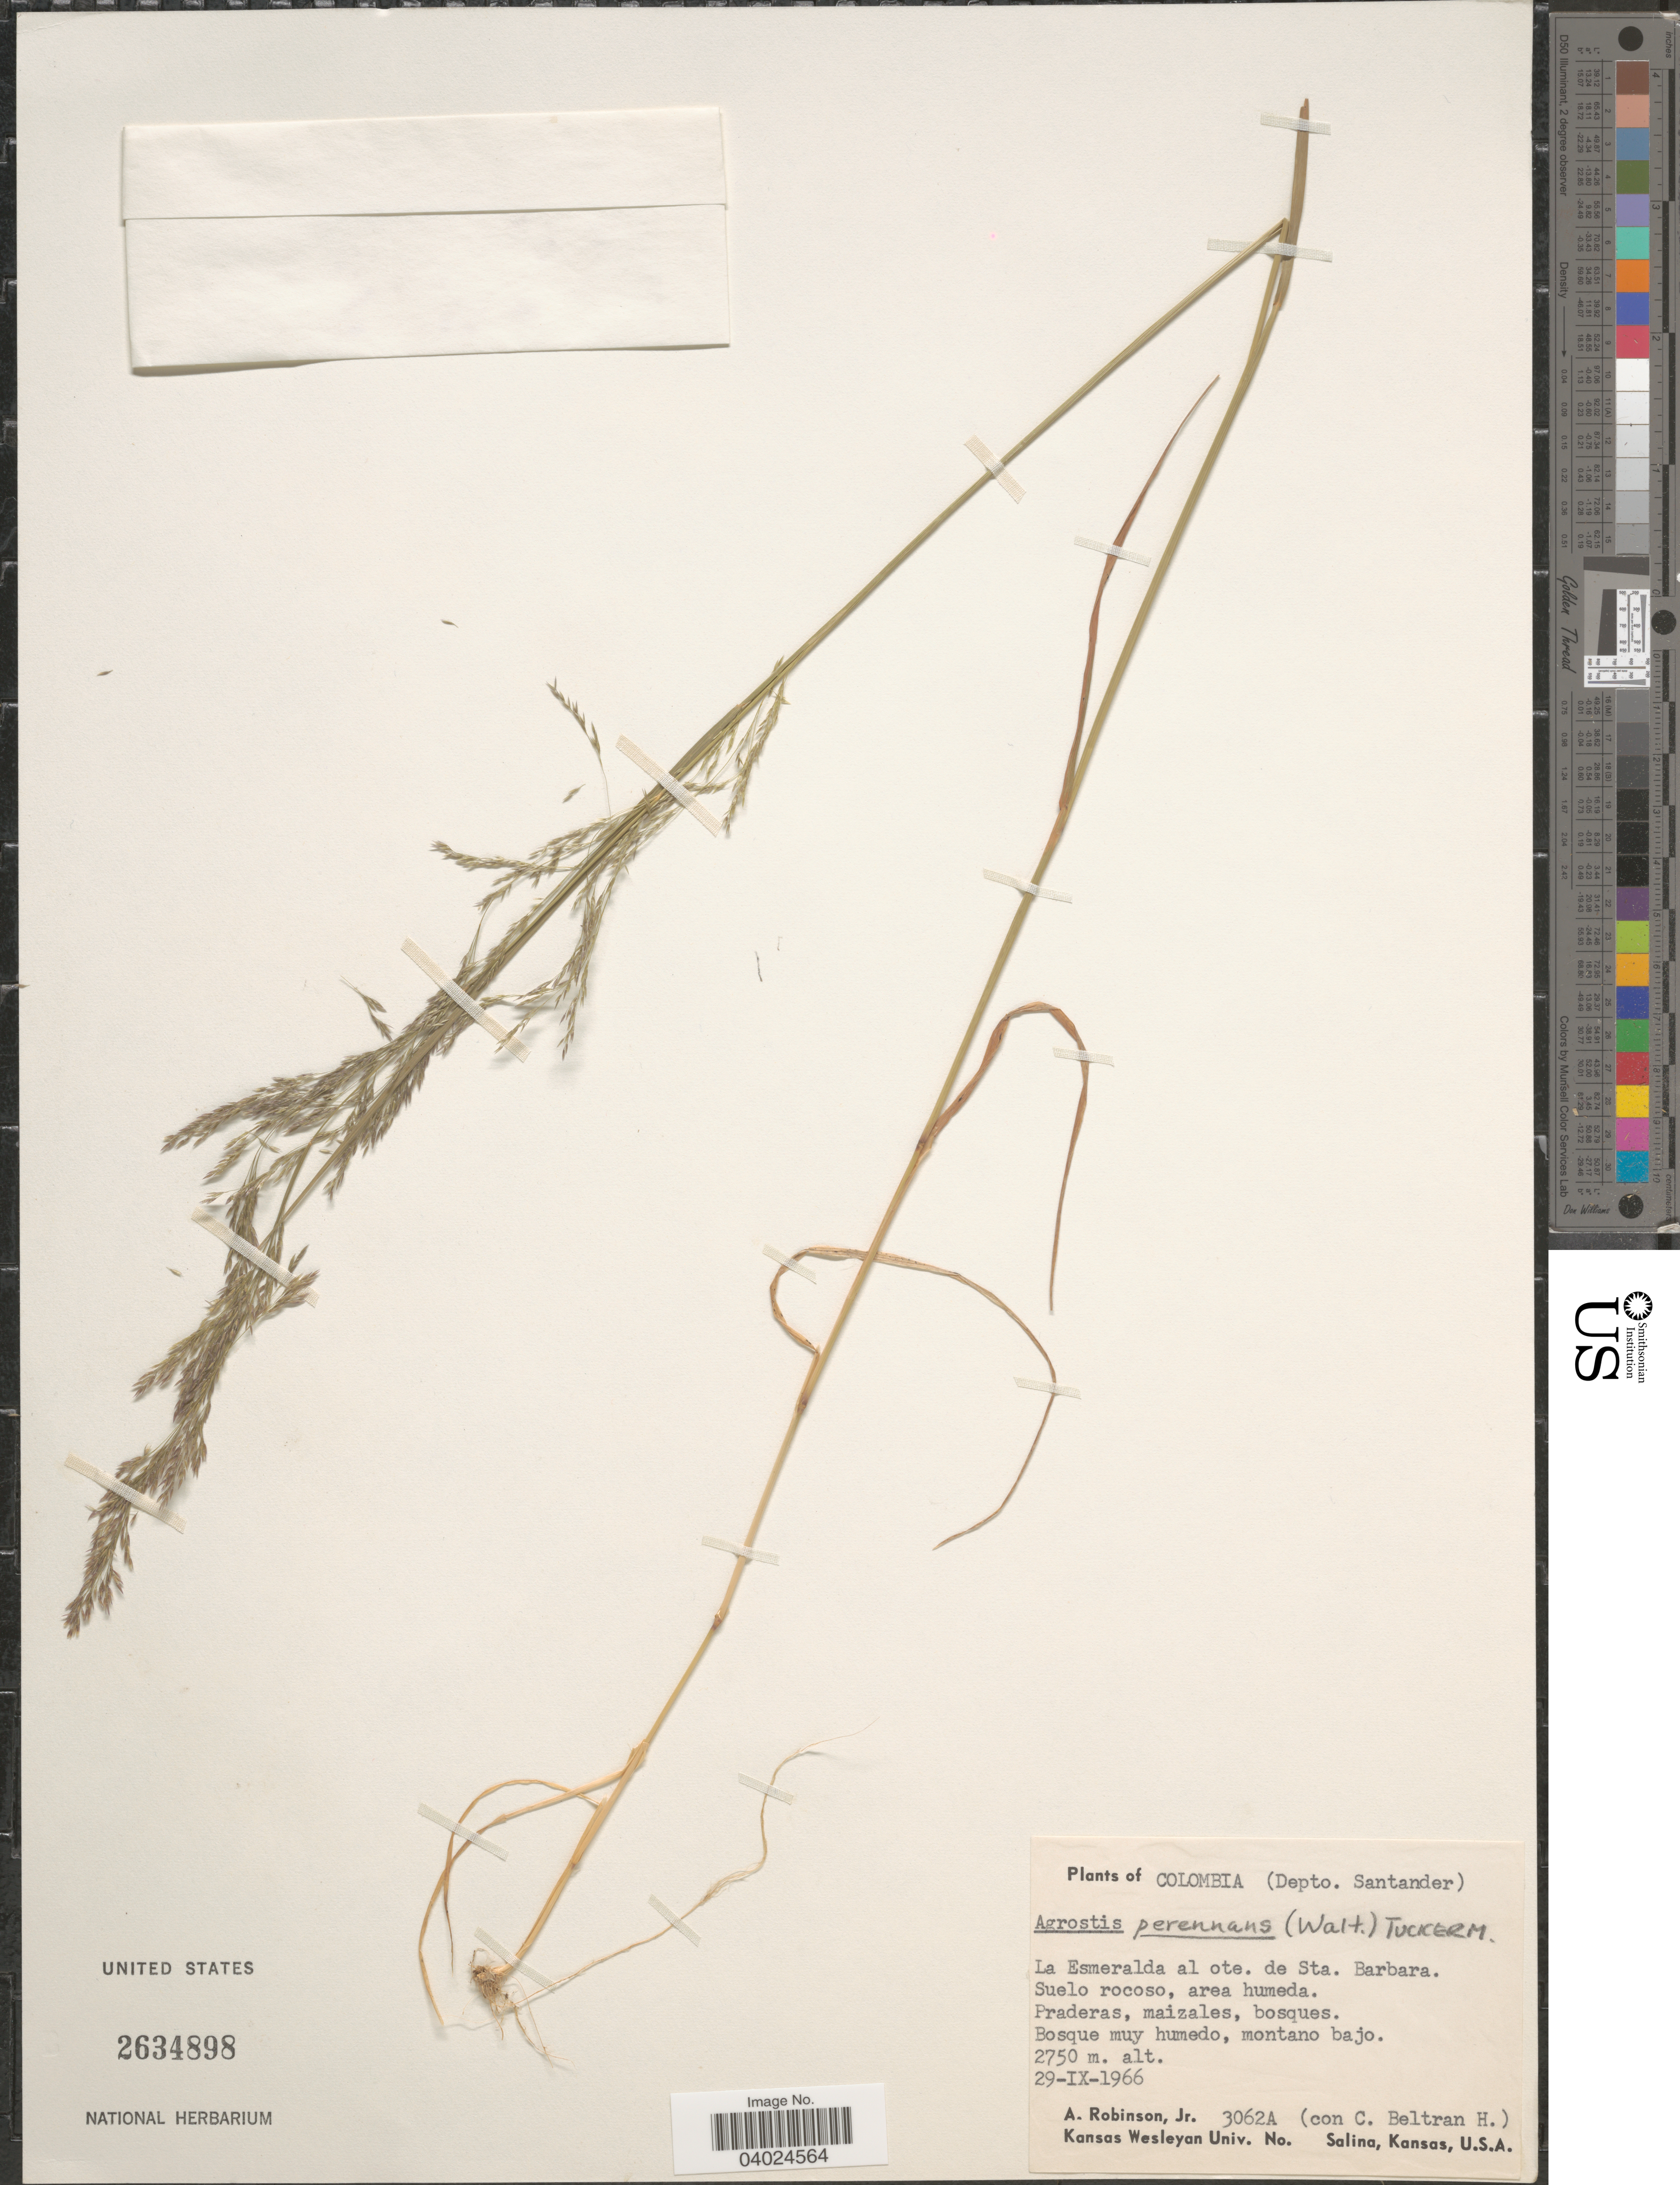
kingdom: Plantae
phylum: Tracheophyta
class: Liliopsida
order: Poales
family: Poaceae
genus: Agrostis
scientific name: Agrostis perennans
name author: (Walter) Tuck.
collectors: A. Robinson Jr. & C. Beltran H.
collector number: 3062A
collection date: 1966-09-29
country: Colombia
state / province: Santander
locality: (Depto. Santander). La Esmeralda al ote. de Sta. Barbara. Suelo rocoso, area humeda.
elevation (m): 2750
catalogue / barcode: US 2634898